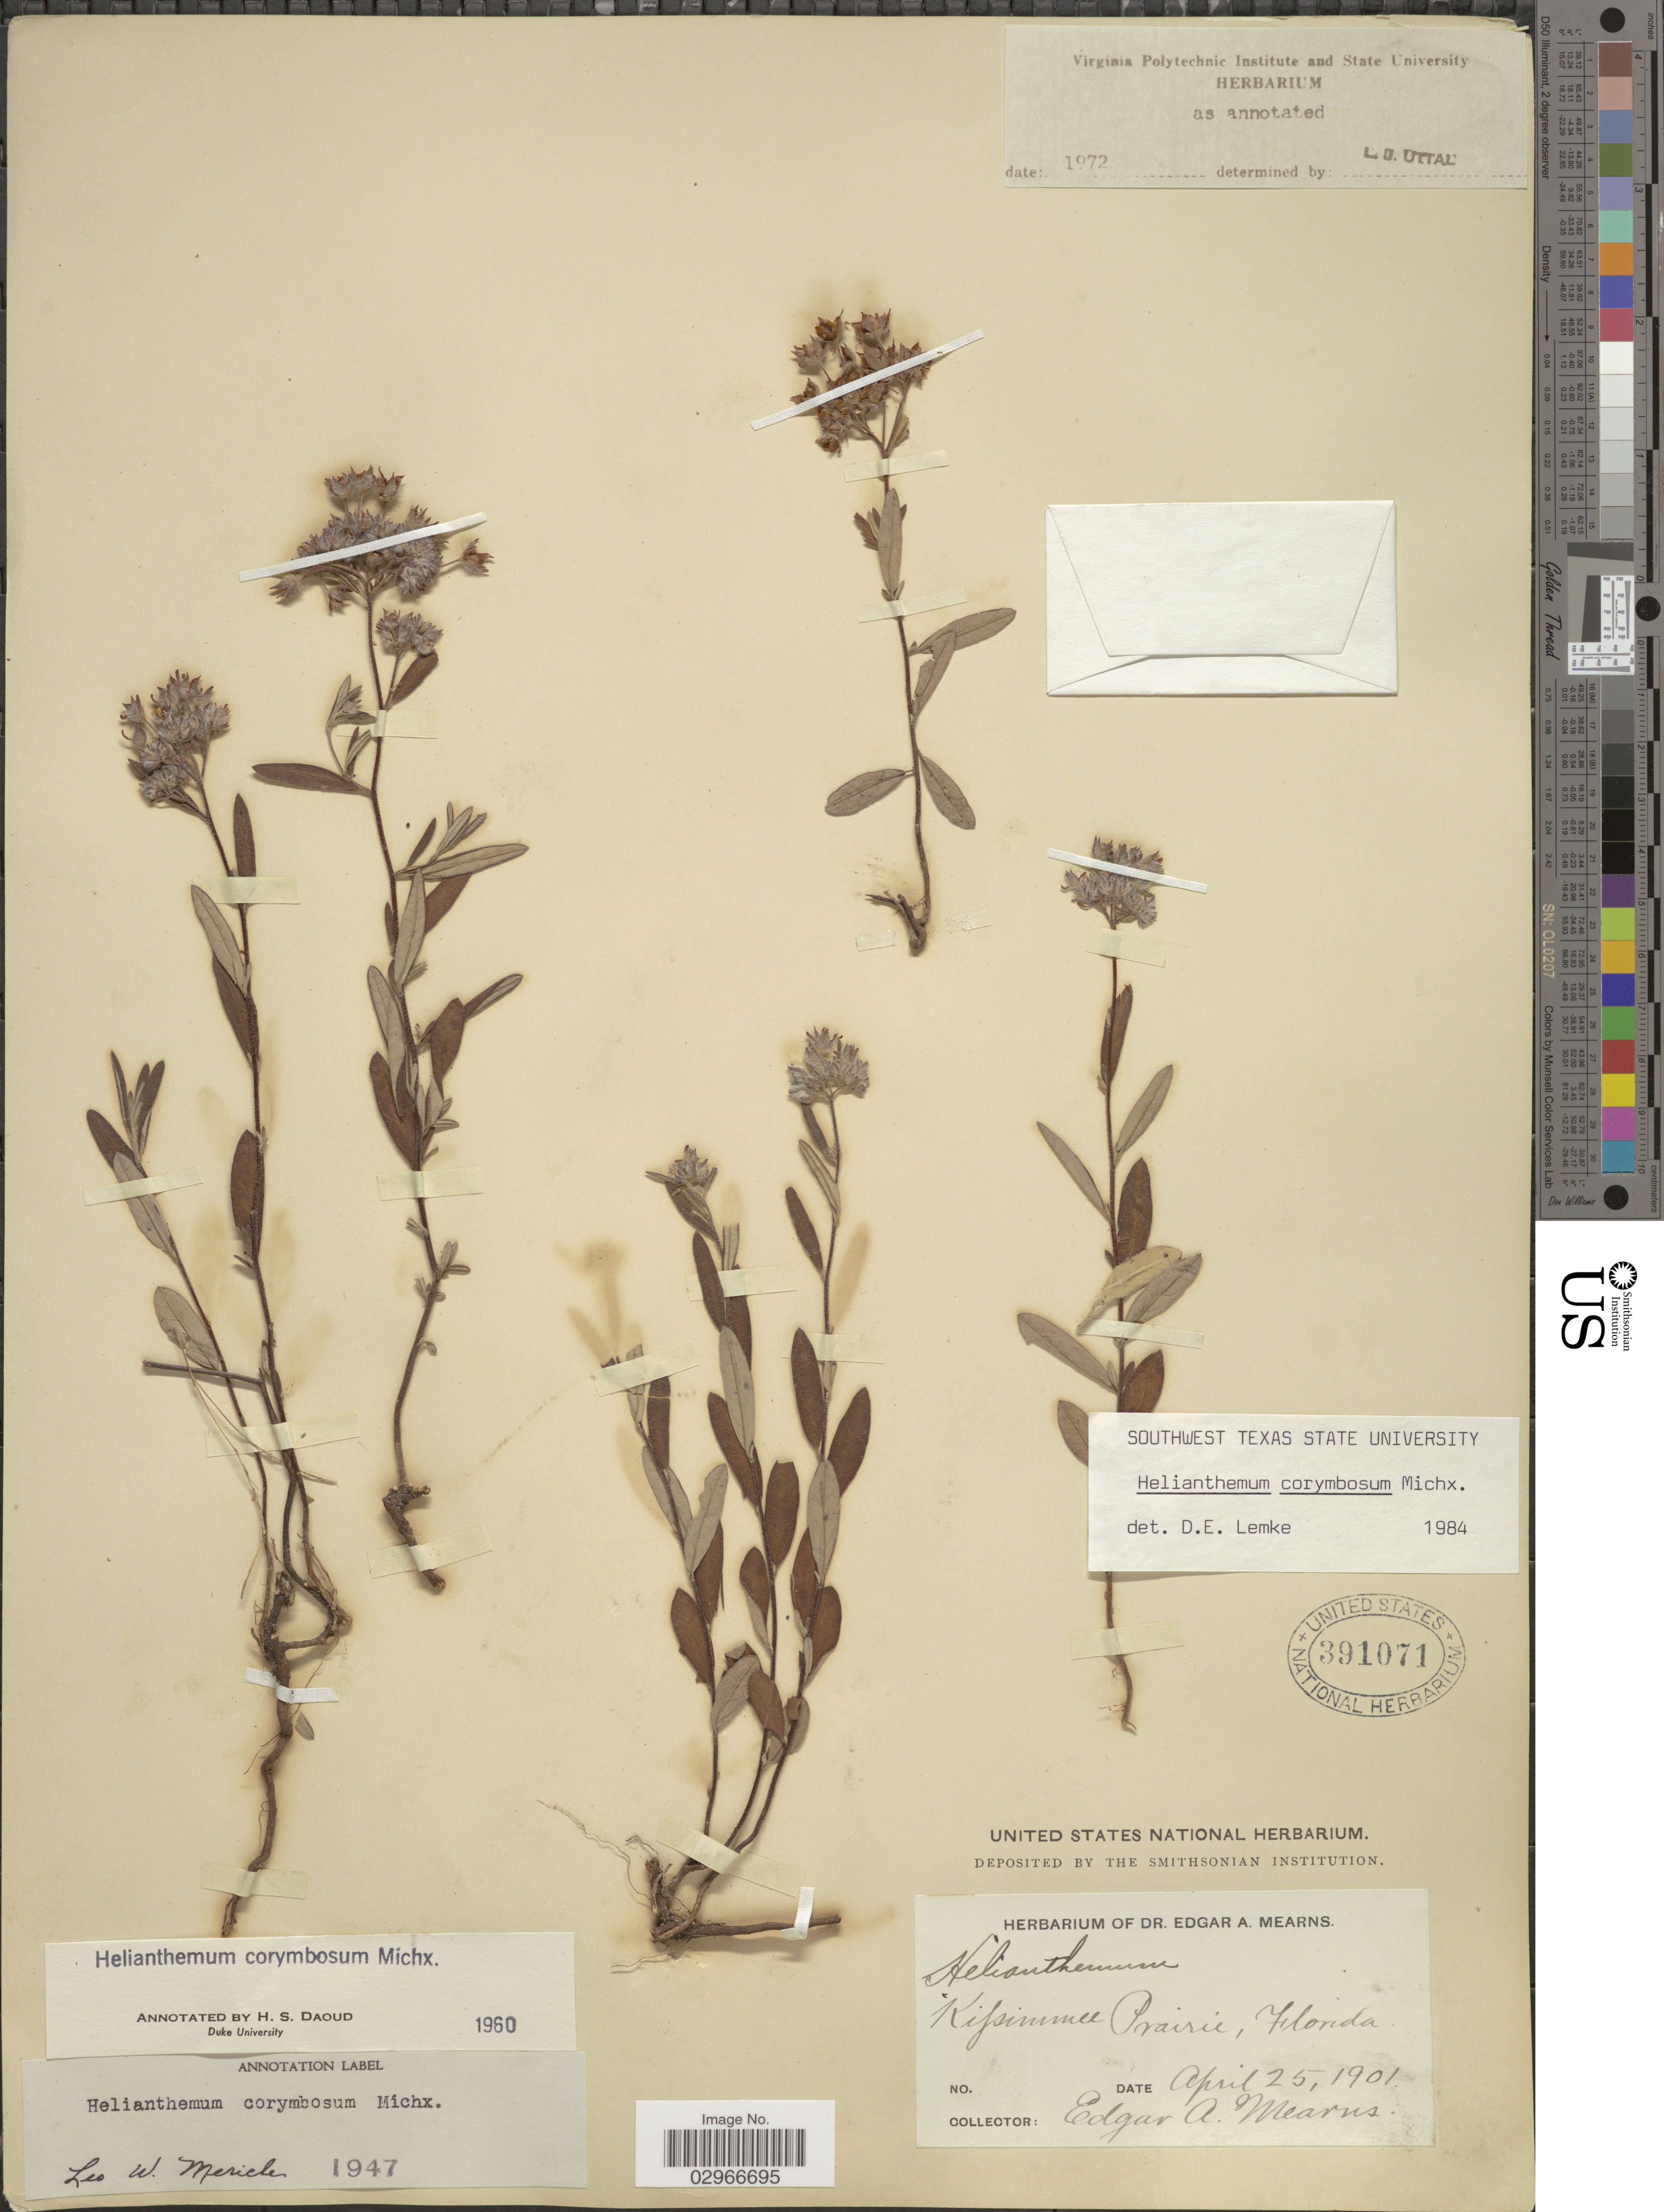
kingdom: Plantae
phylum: Tracheophyta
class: Magnoliopsida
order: Malvales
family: Cistaceae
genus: Helianthemum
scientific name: Helianthemum corymbosum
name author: Michx.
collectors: E. A. Mearns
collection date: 1901-04-25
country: United States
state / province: Florida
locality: Kissimmee Prairie.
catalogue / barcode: US 391071